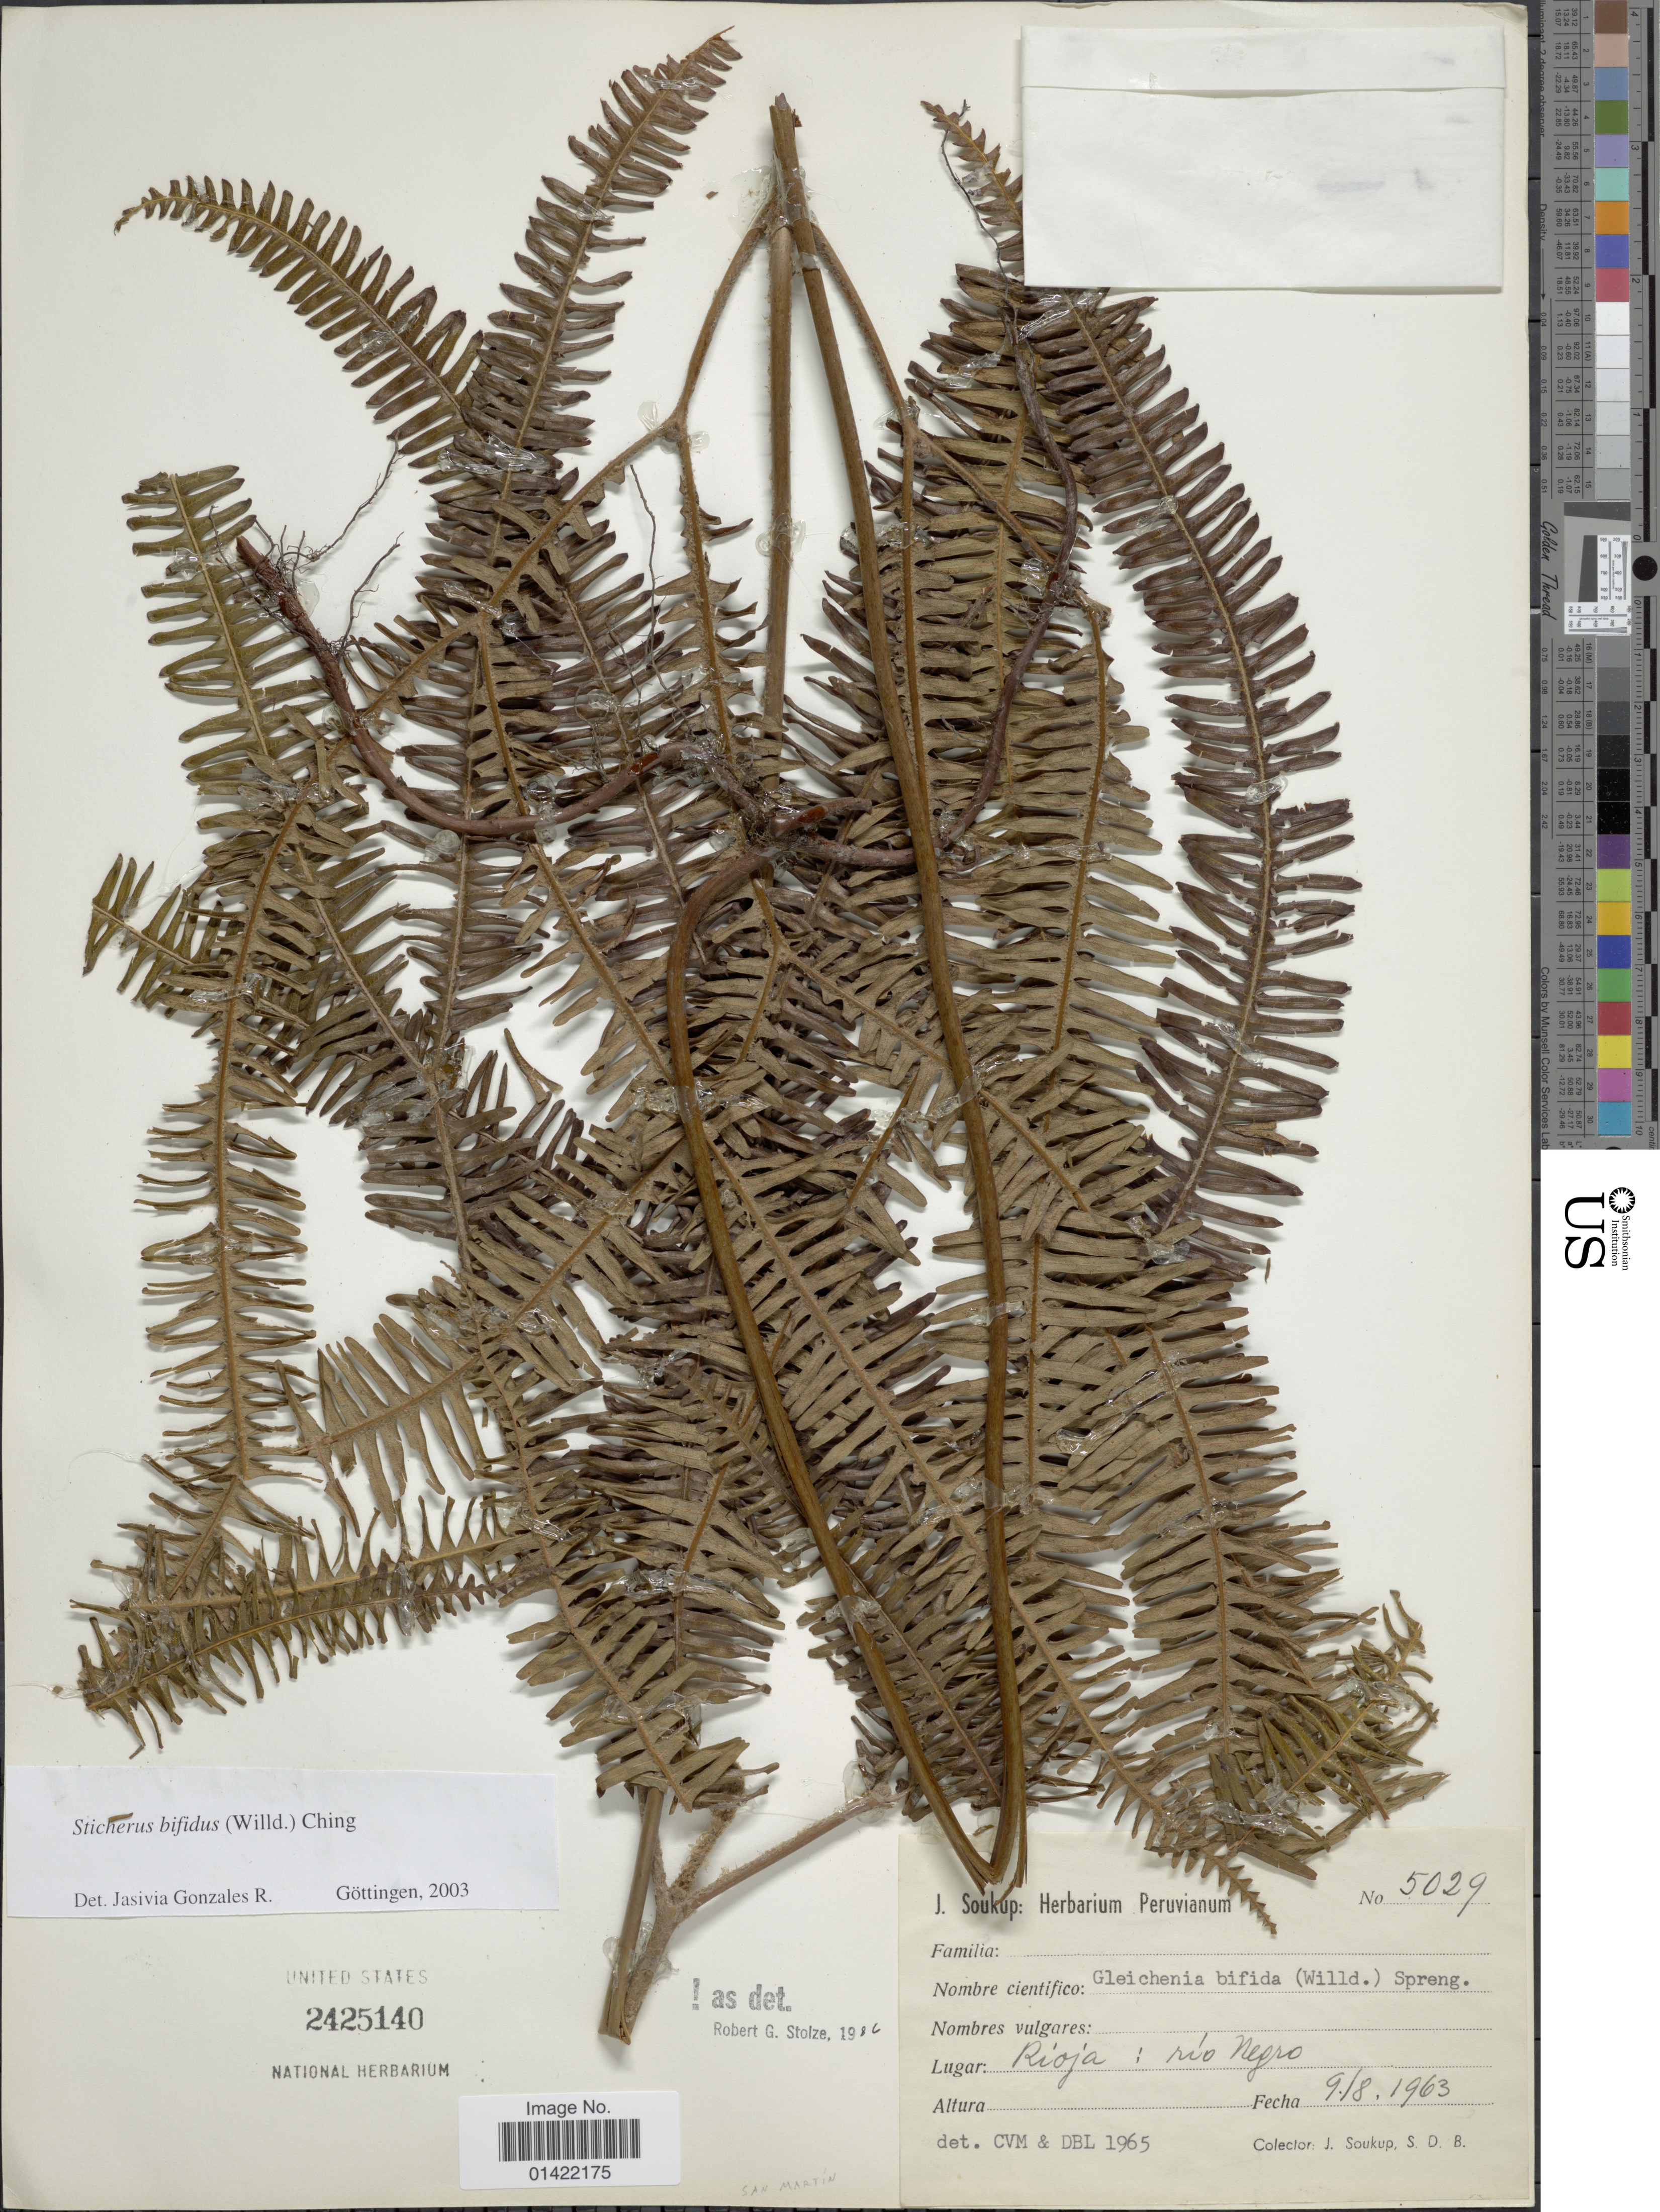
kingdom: Plantae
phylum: Tracheophyta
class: Polypodiopsida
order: Gleicheniales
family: Gleicheniaceae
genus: Sticherus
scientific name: Sticherus bifidus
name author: (Willd.) Ching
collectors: J. Soukop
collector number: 5029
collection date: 1963-08-09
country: Peru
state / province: San Martín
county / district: Rioja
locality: Río Negro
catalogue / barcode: US 2425140